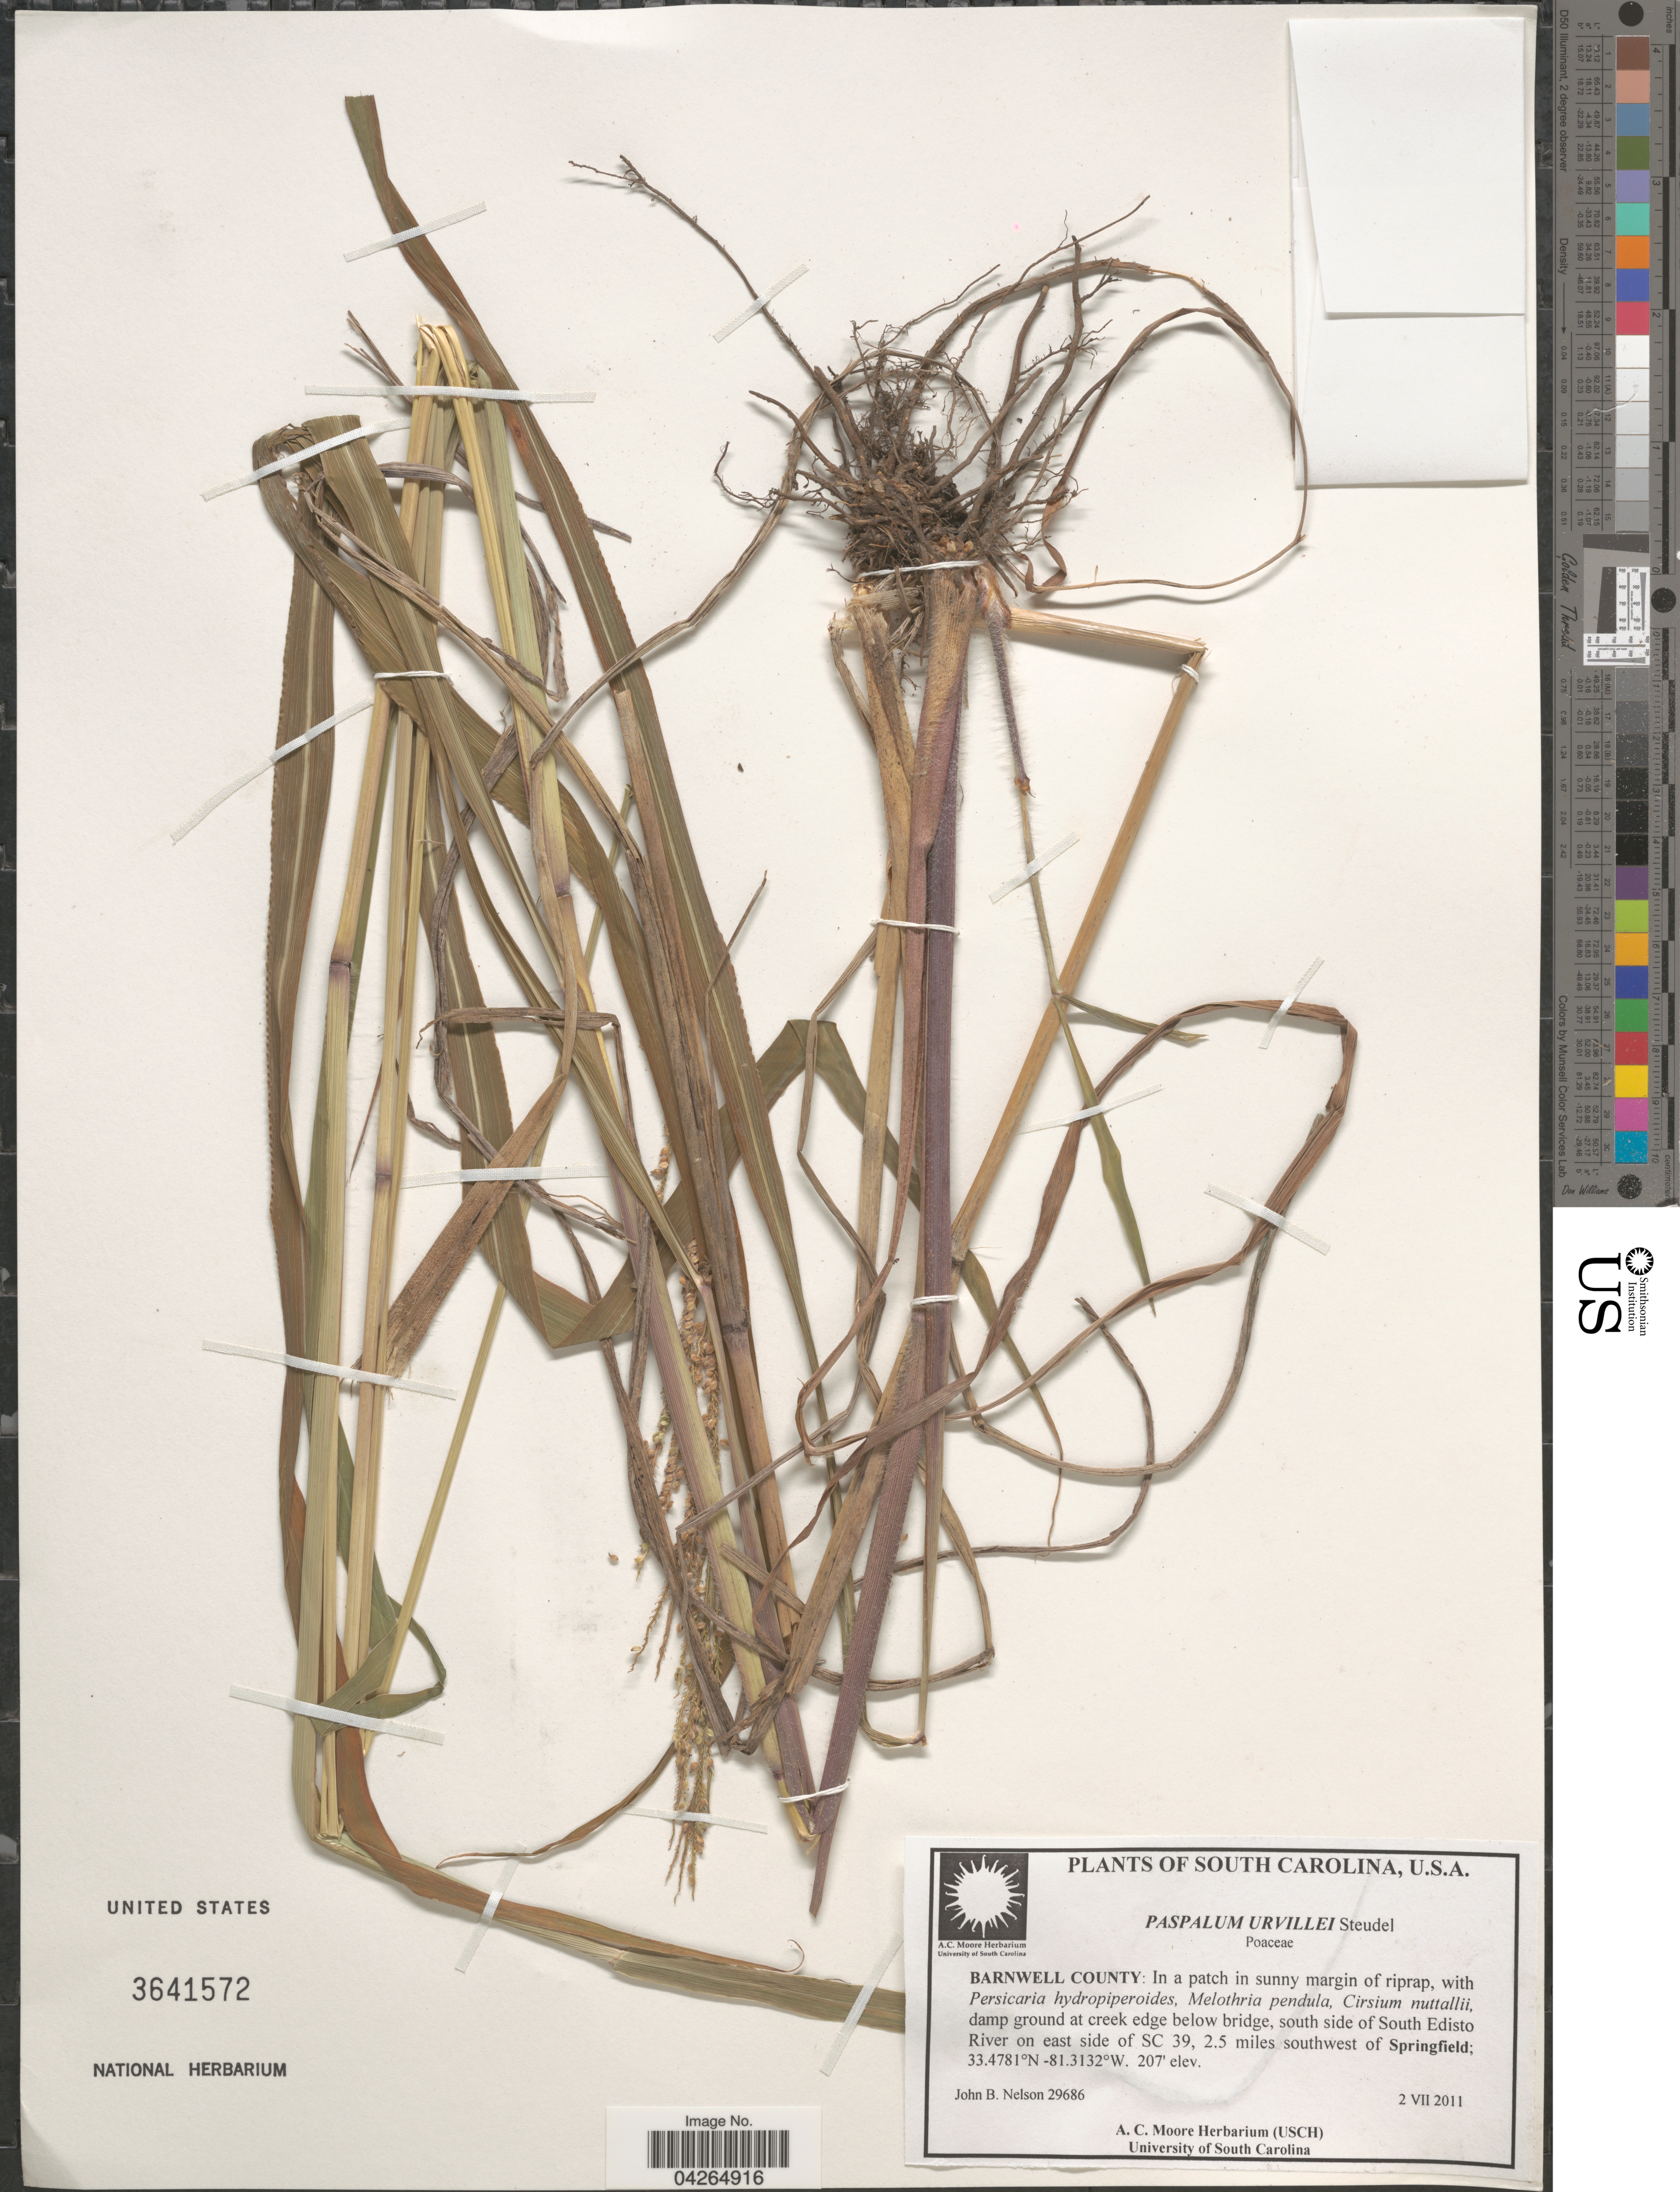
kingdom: Plantae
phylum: Tracheophyta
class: Liliopsida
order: Poales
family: Poaceae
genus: Paspalum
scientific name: Paspalum urvillei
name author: Steud.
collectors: J. B. Nelson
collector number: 29686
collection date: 2011-07-02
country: United States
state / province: South Carolina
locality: Barnwell County: In a patch in sunny margin of riprap. Damp ground at creek edge below ridge, South side of South Edisto River on east side of SC 39, 2.5 miles southwest of Springfield.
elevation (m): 63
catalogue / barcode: US 3641572